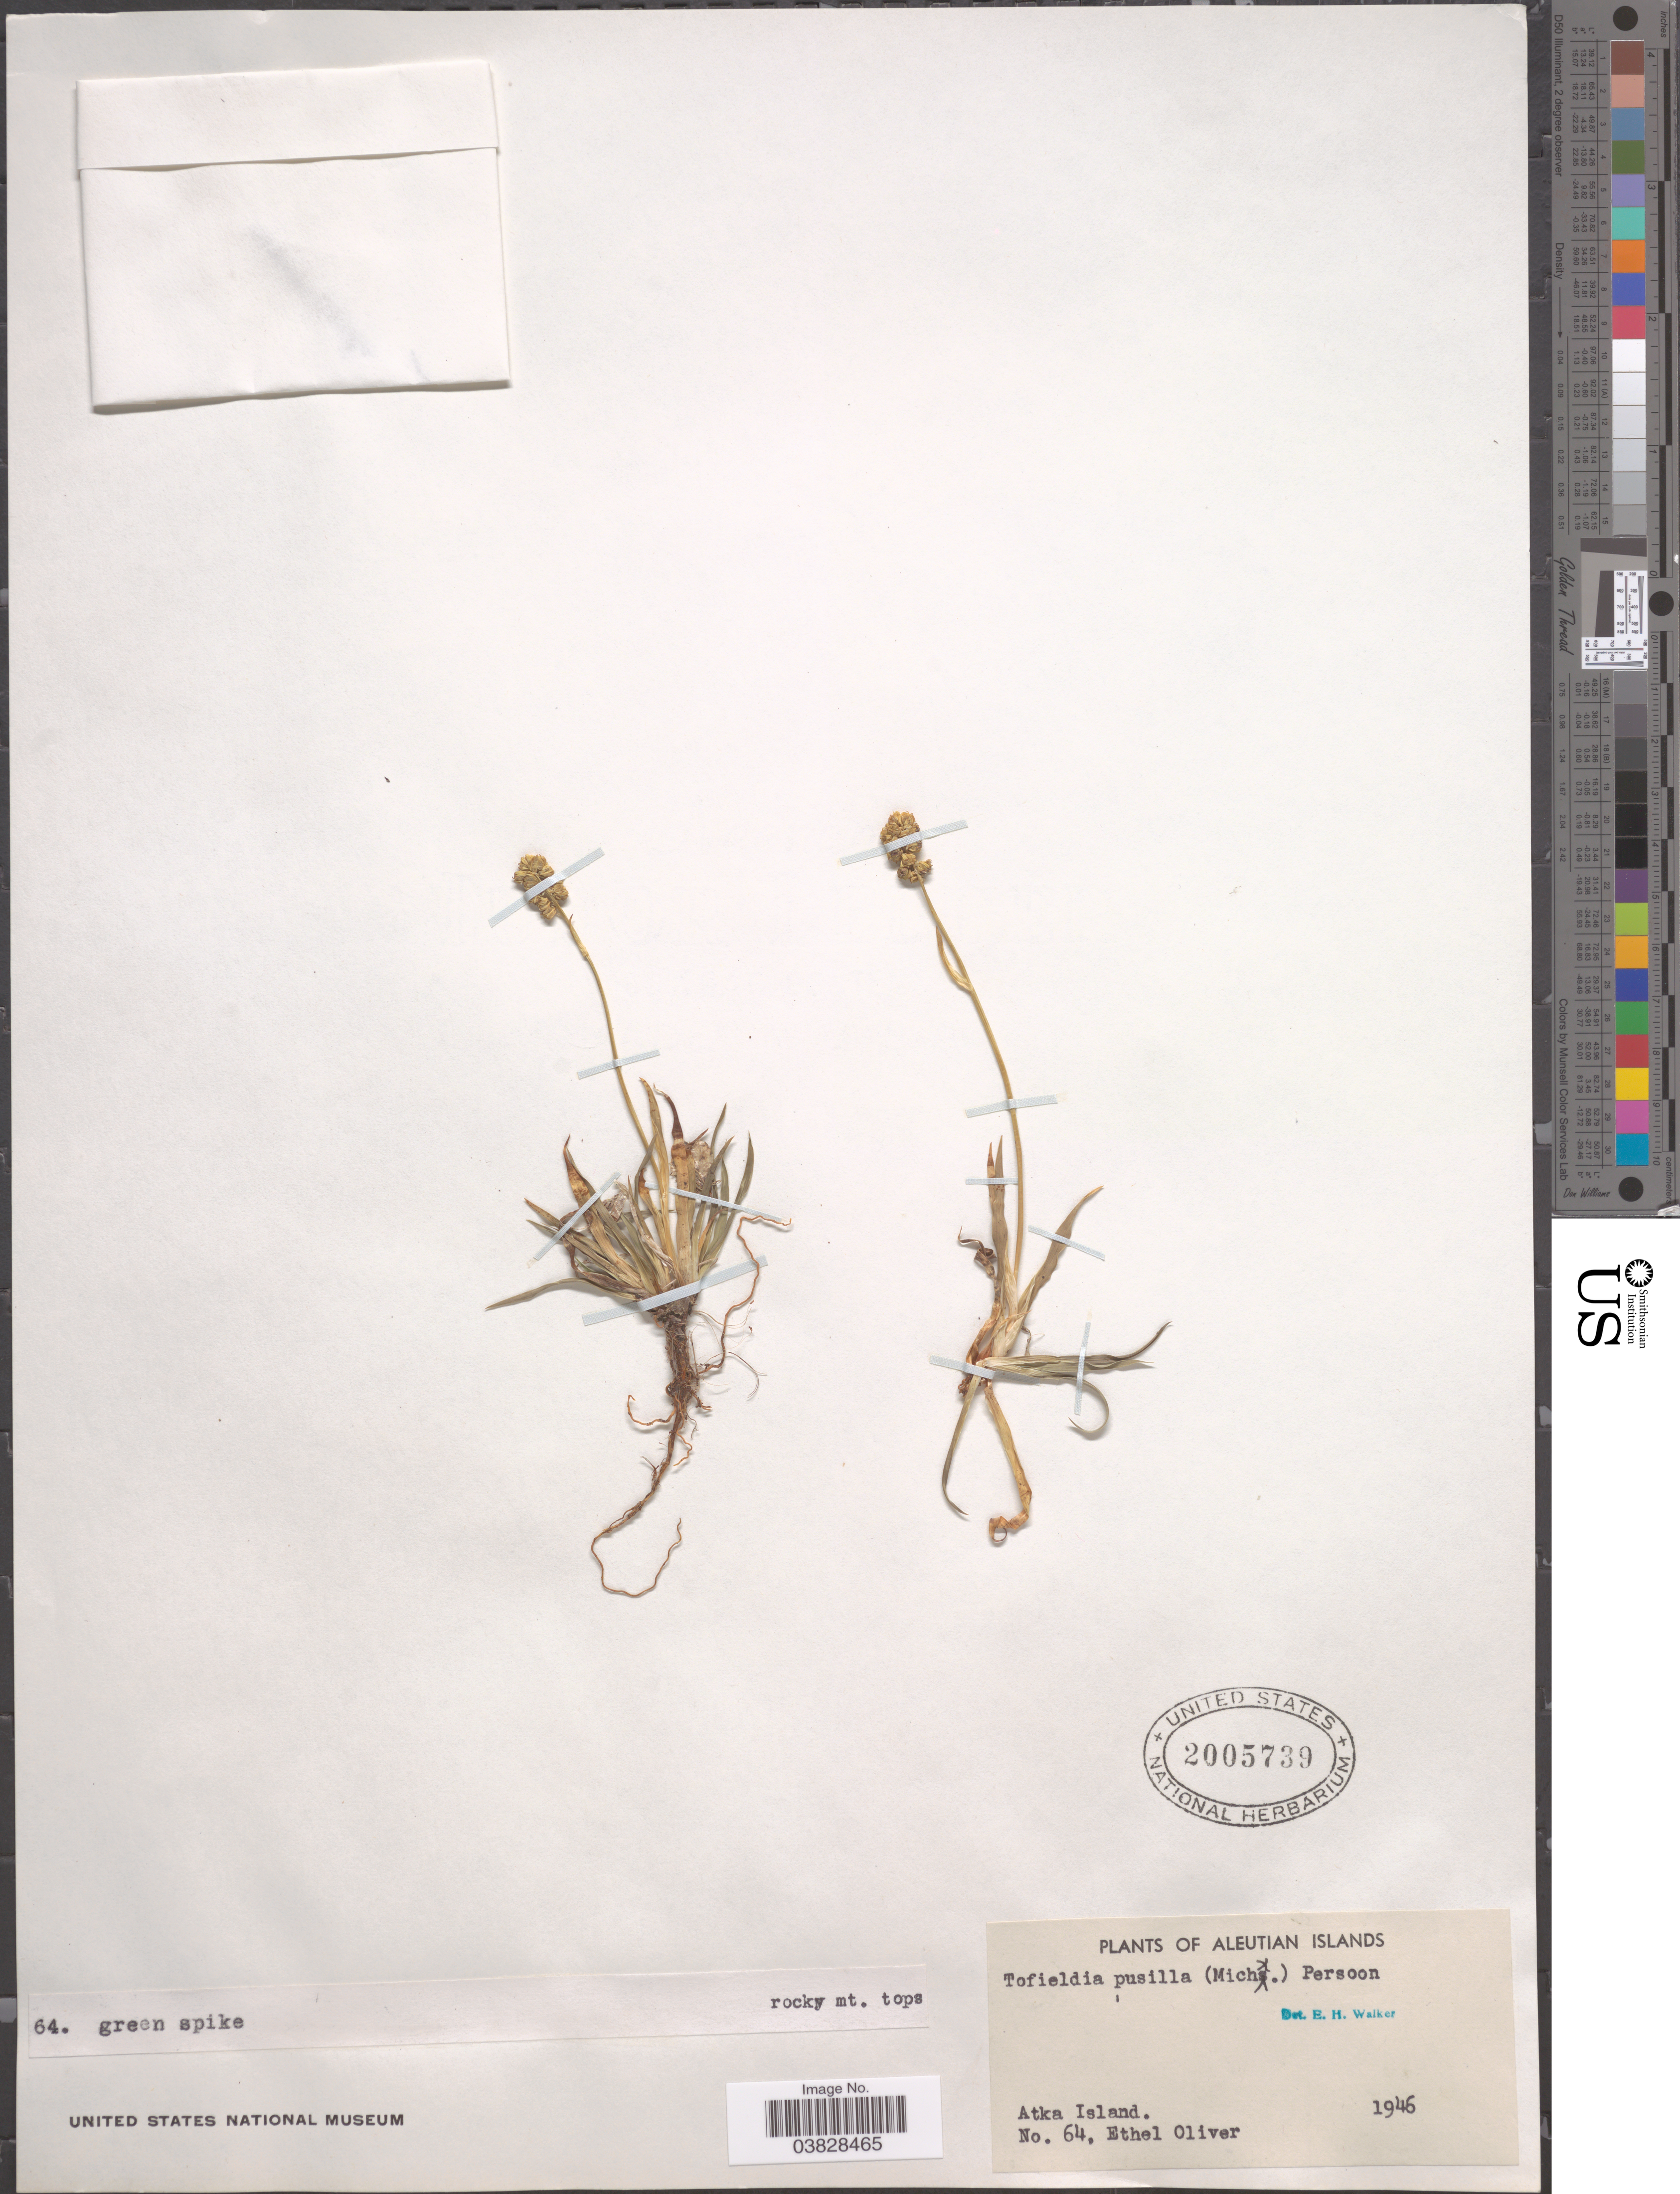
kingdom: Plantae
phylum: Tracheophyta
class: Liliopsida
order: Alismatales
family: Tofieldiaceae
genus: Tofieldia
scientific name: Tofieldia pusilla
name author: (Michx.) Pers.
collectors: E. Oliver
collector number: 64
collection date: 1946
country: United States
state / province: Alaska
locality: Aleutian Islands. Atka Island.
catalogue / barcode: US 2005739